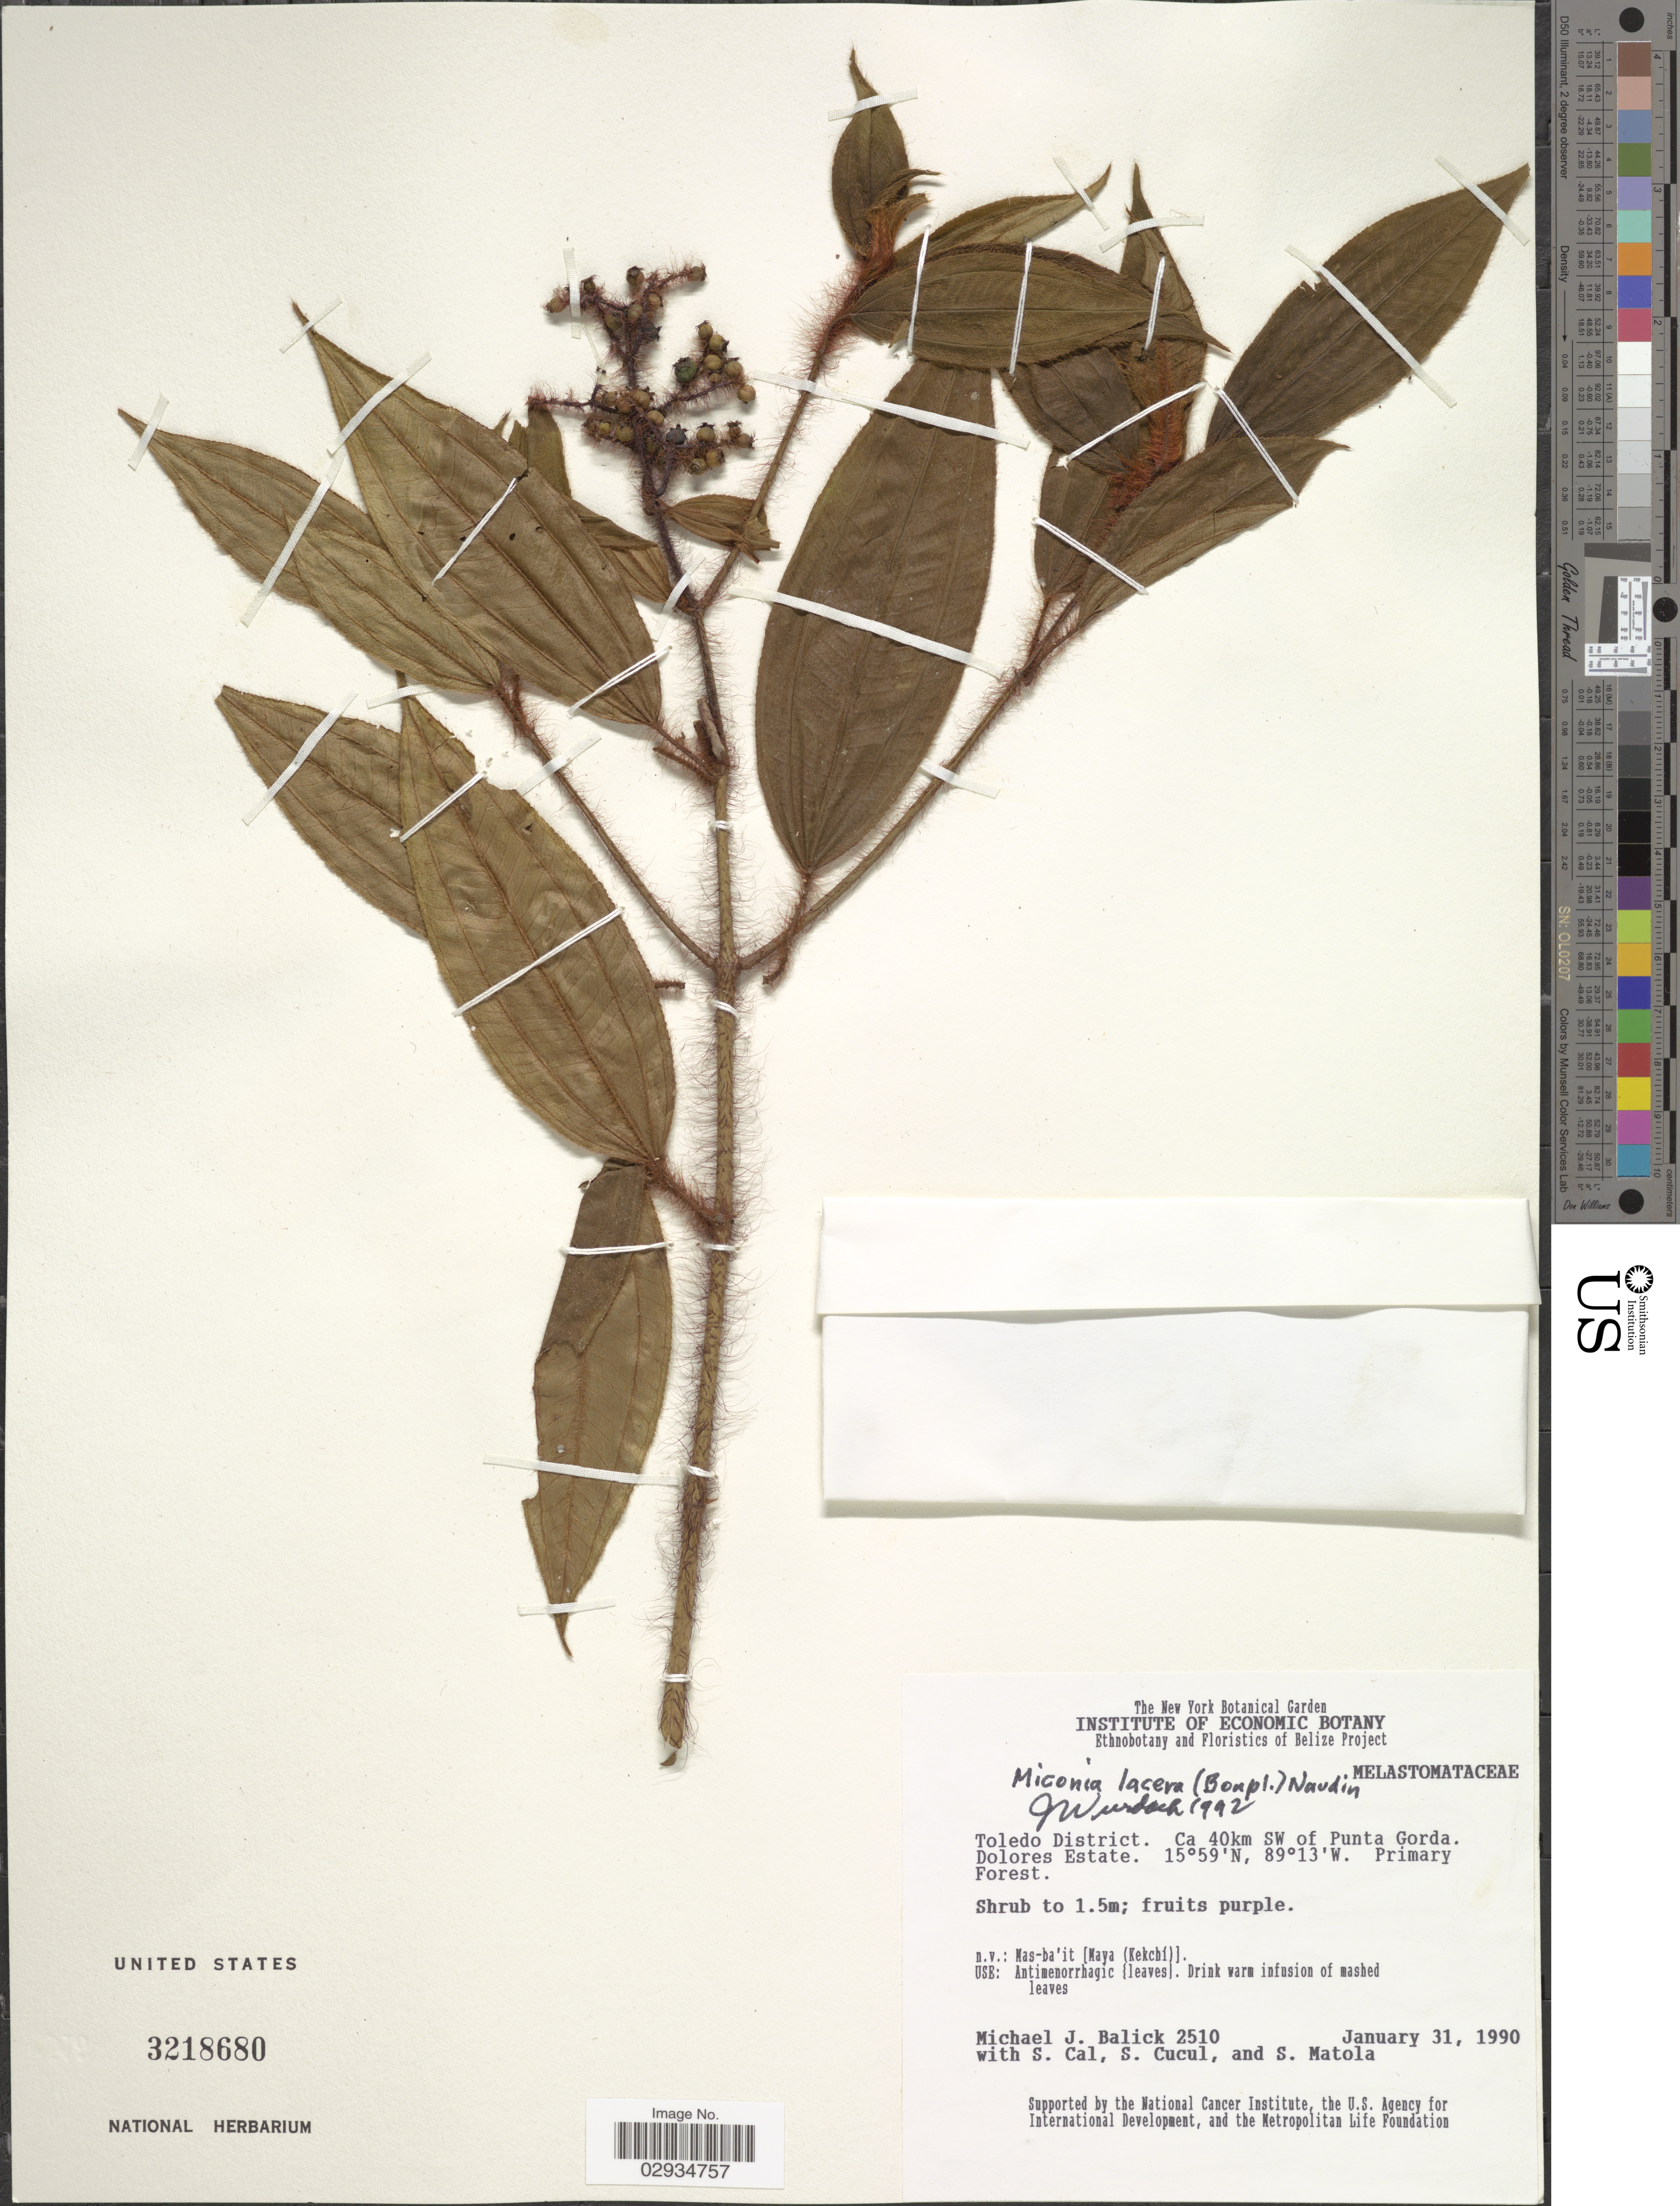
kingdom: Plantae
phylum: Tracheophyta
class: Magnoliopsida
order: Myrtales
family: Melastomataceae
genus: Miconia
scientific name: Miconia lacera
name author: (Bonpl.) Naudin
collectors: M. J. Balick, S. Cal, S. Cucul & S. Matola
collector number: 2510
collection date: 1990-01-31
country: Belize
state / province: Toledo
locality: Toledo District. Ca 40km SW of Punta Gorda. Dolores Estate.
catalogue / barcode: US 3218680